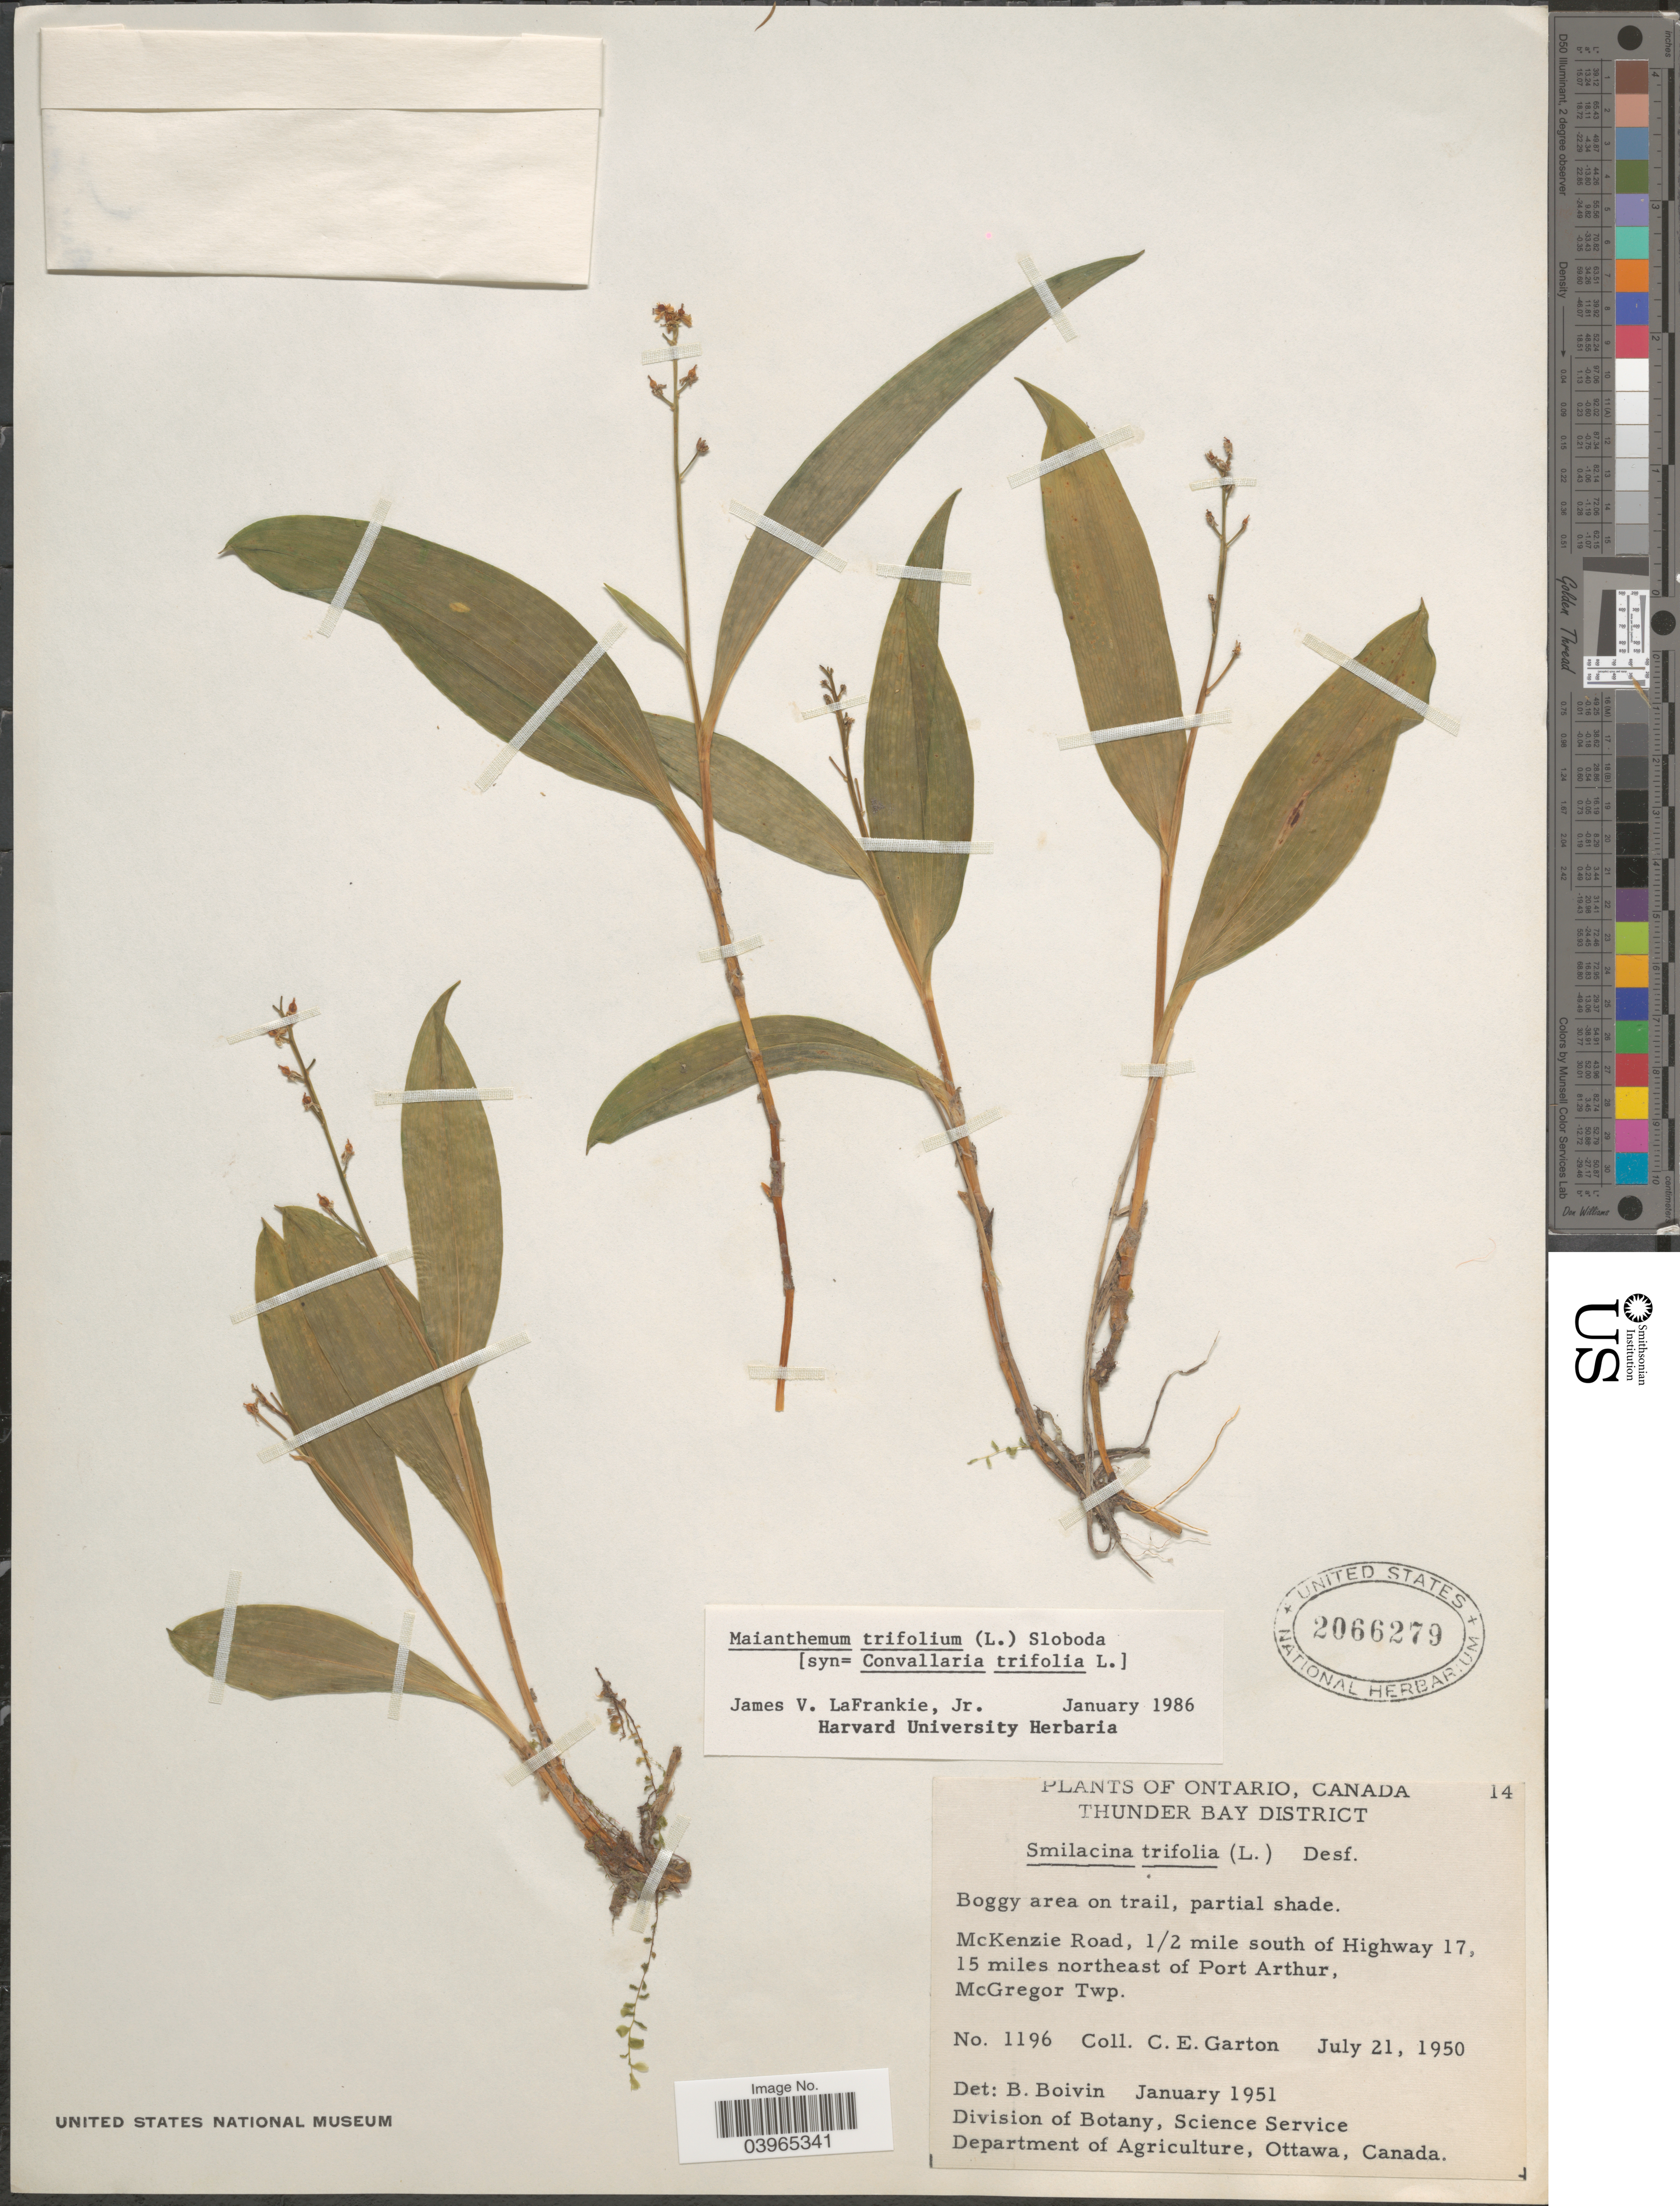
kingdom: Plantae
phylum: Tracheophyta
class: Liliopsida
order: Asparagales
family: Asparagaceae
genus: Maianthemum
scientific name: Maianthemum trifolium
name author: (L.) Sloboda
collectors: C. E. Garton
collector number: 1196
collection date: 1950-07-21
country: Canada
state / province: Ontario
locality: Thunder Bay District. McKenzie Road, 1/2 mile south of Highway 17, 15 miles northeast of Port Arthur, McGregor Twp.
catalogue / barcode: US 2066279